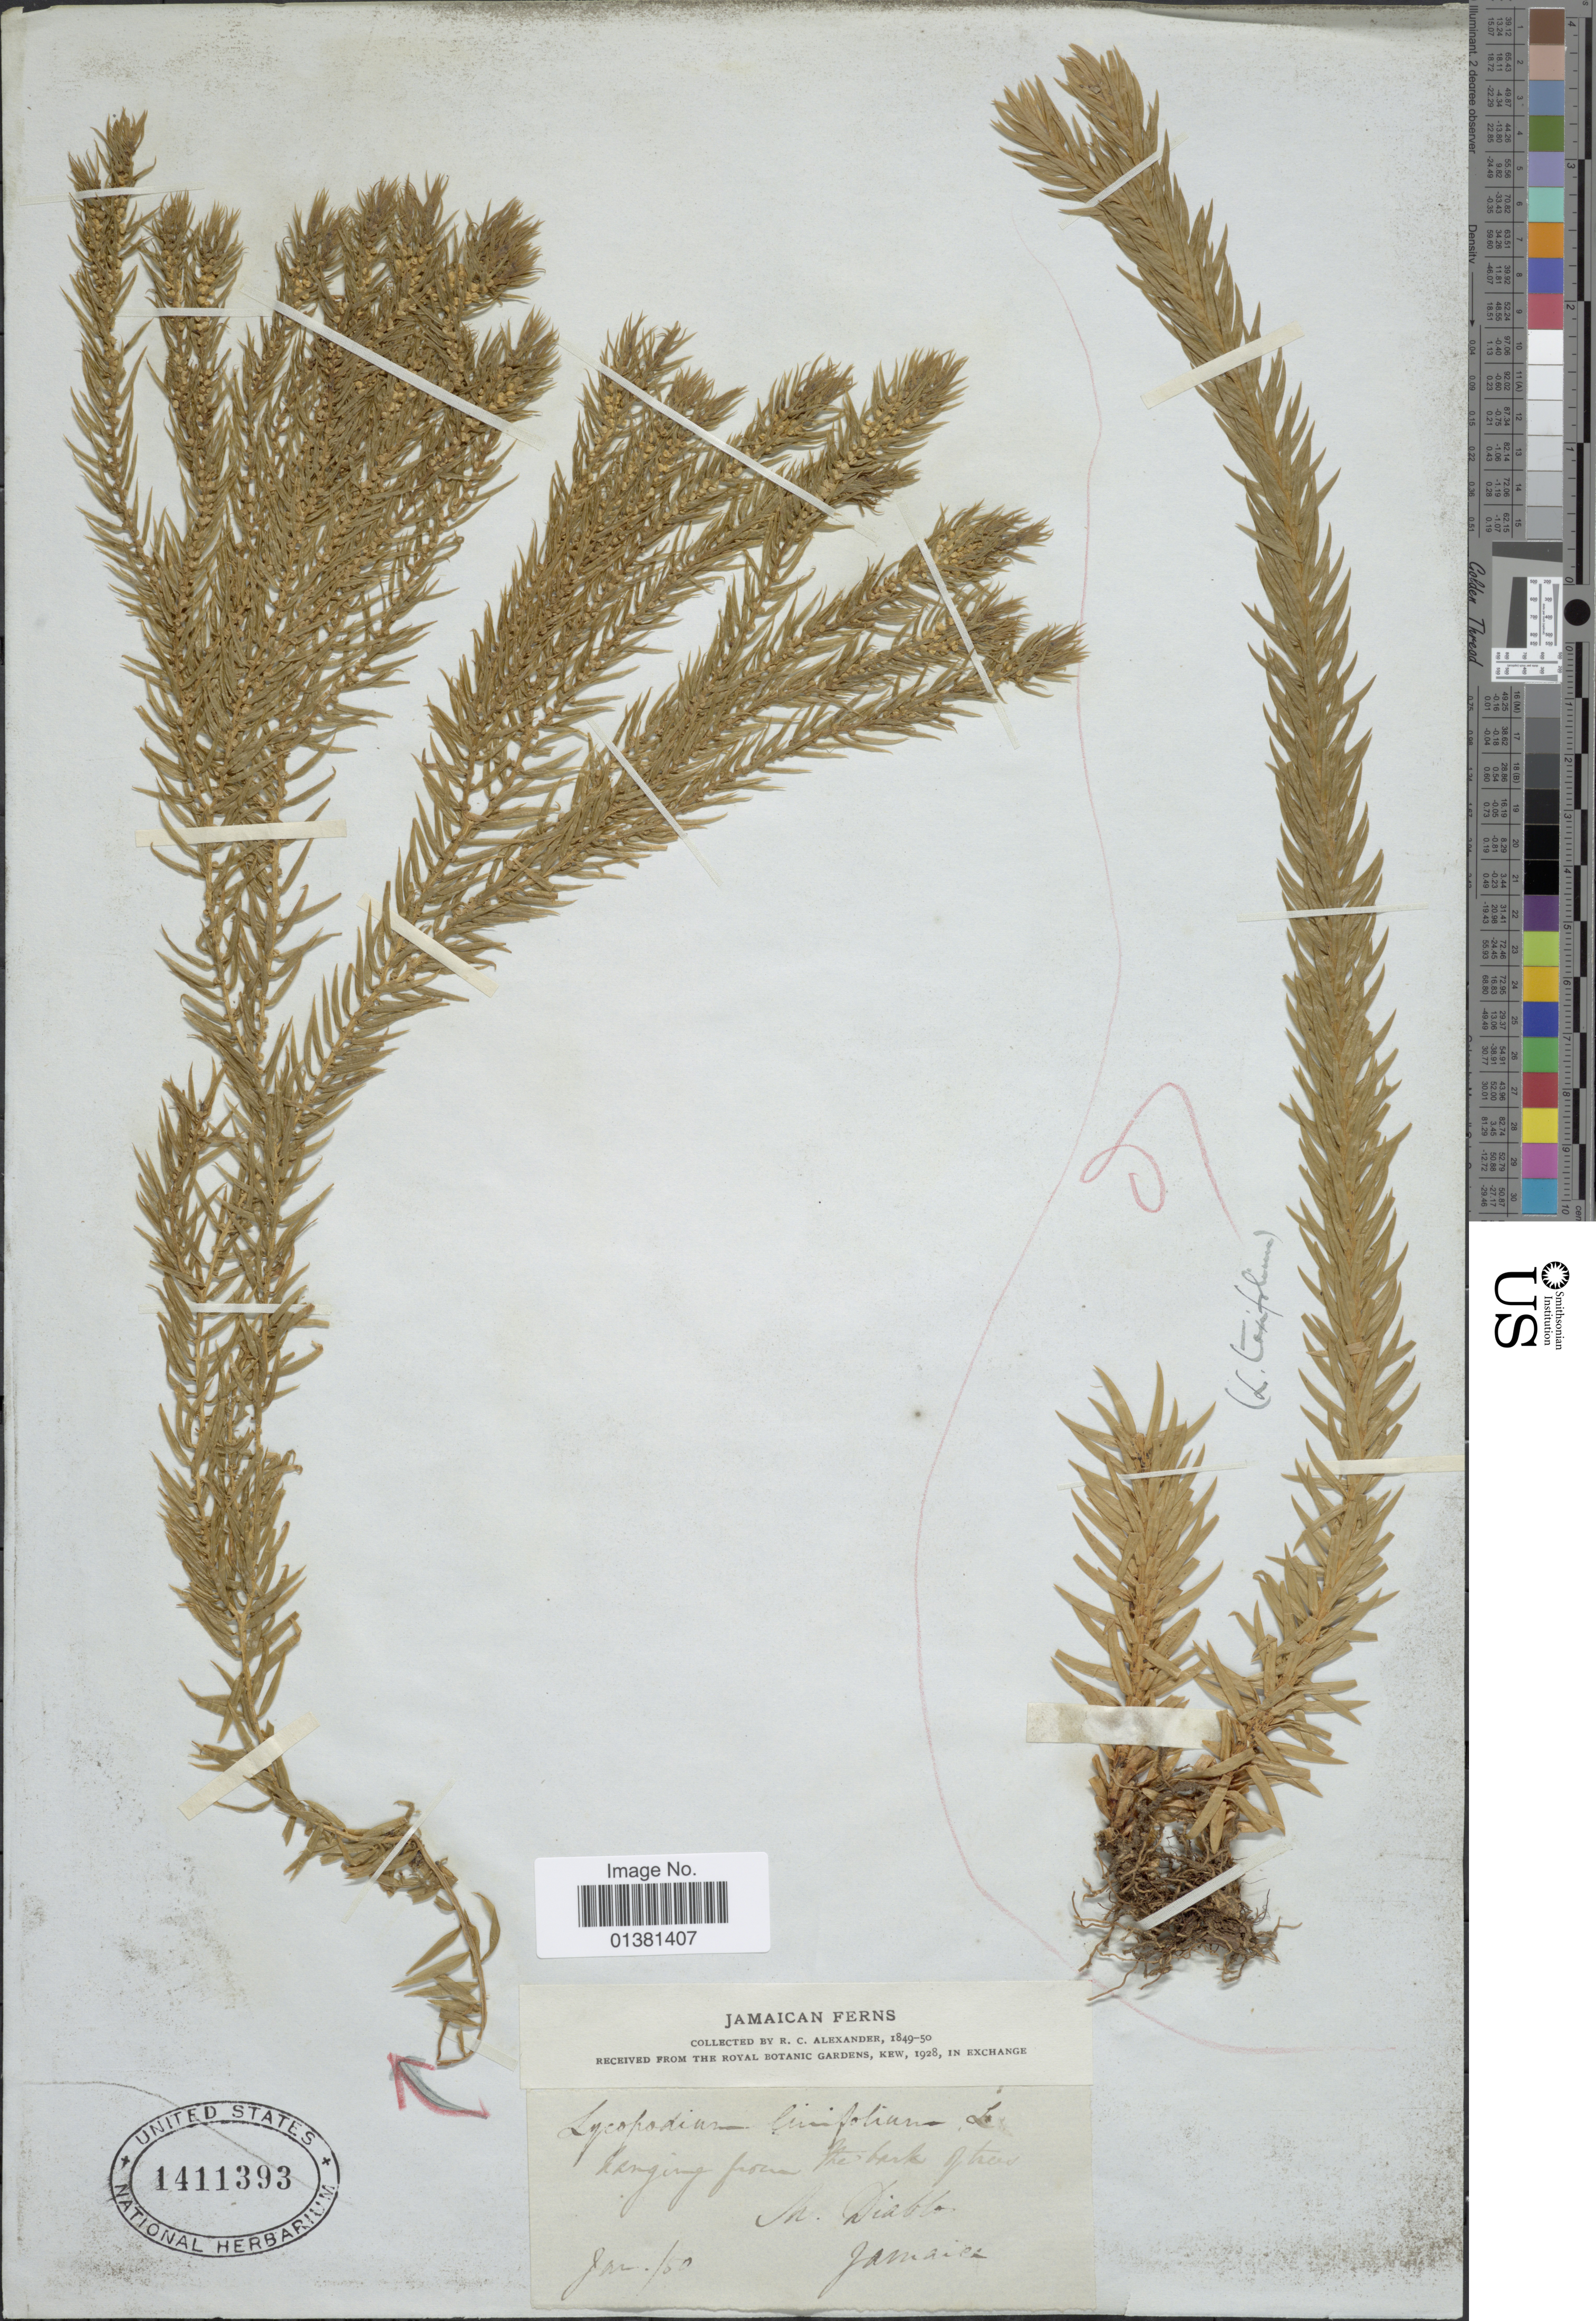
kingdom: Plantae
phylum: Tracheophyta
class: Lycopodiopsida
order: Lycopodiales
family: Lycopodiaceae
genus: Phlegmariurus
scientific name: Phlegmariurus linifolius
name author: (L.) B. Øllg.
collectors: R. C. Alexander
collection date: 1850-01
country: Jamaica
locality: Hanging from the bark of trees, M. Diablo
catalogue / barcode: US 1411393